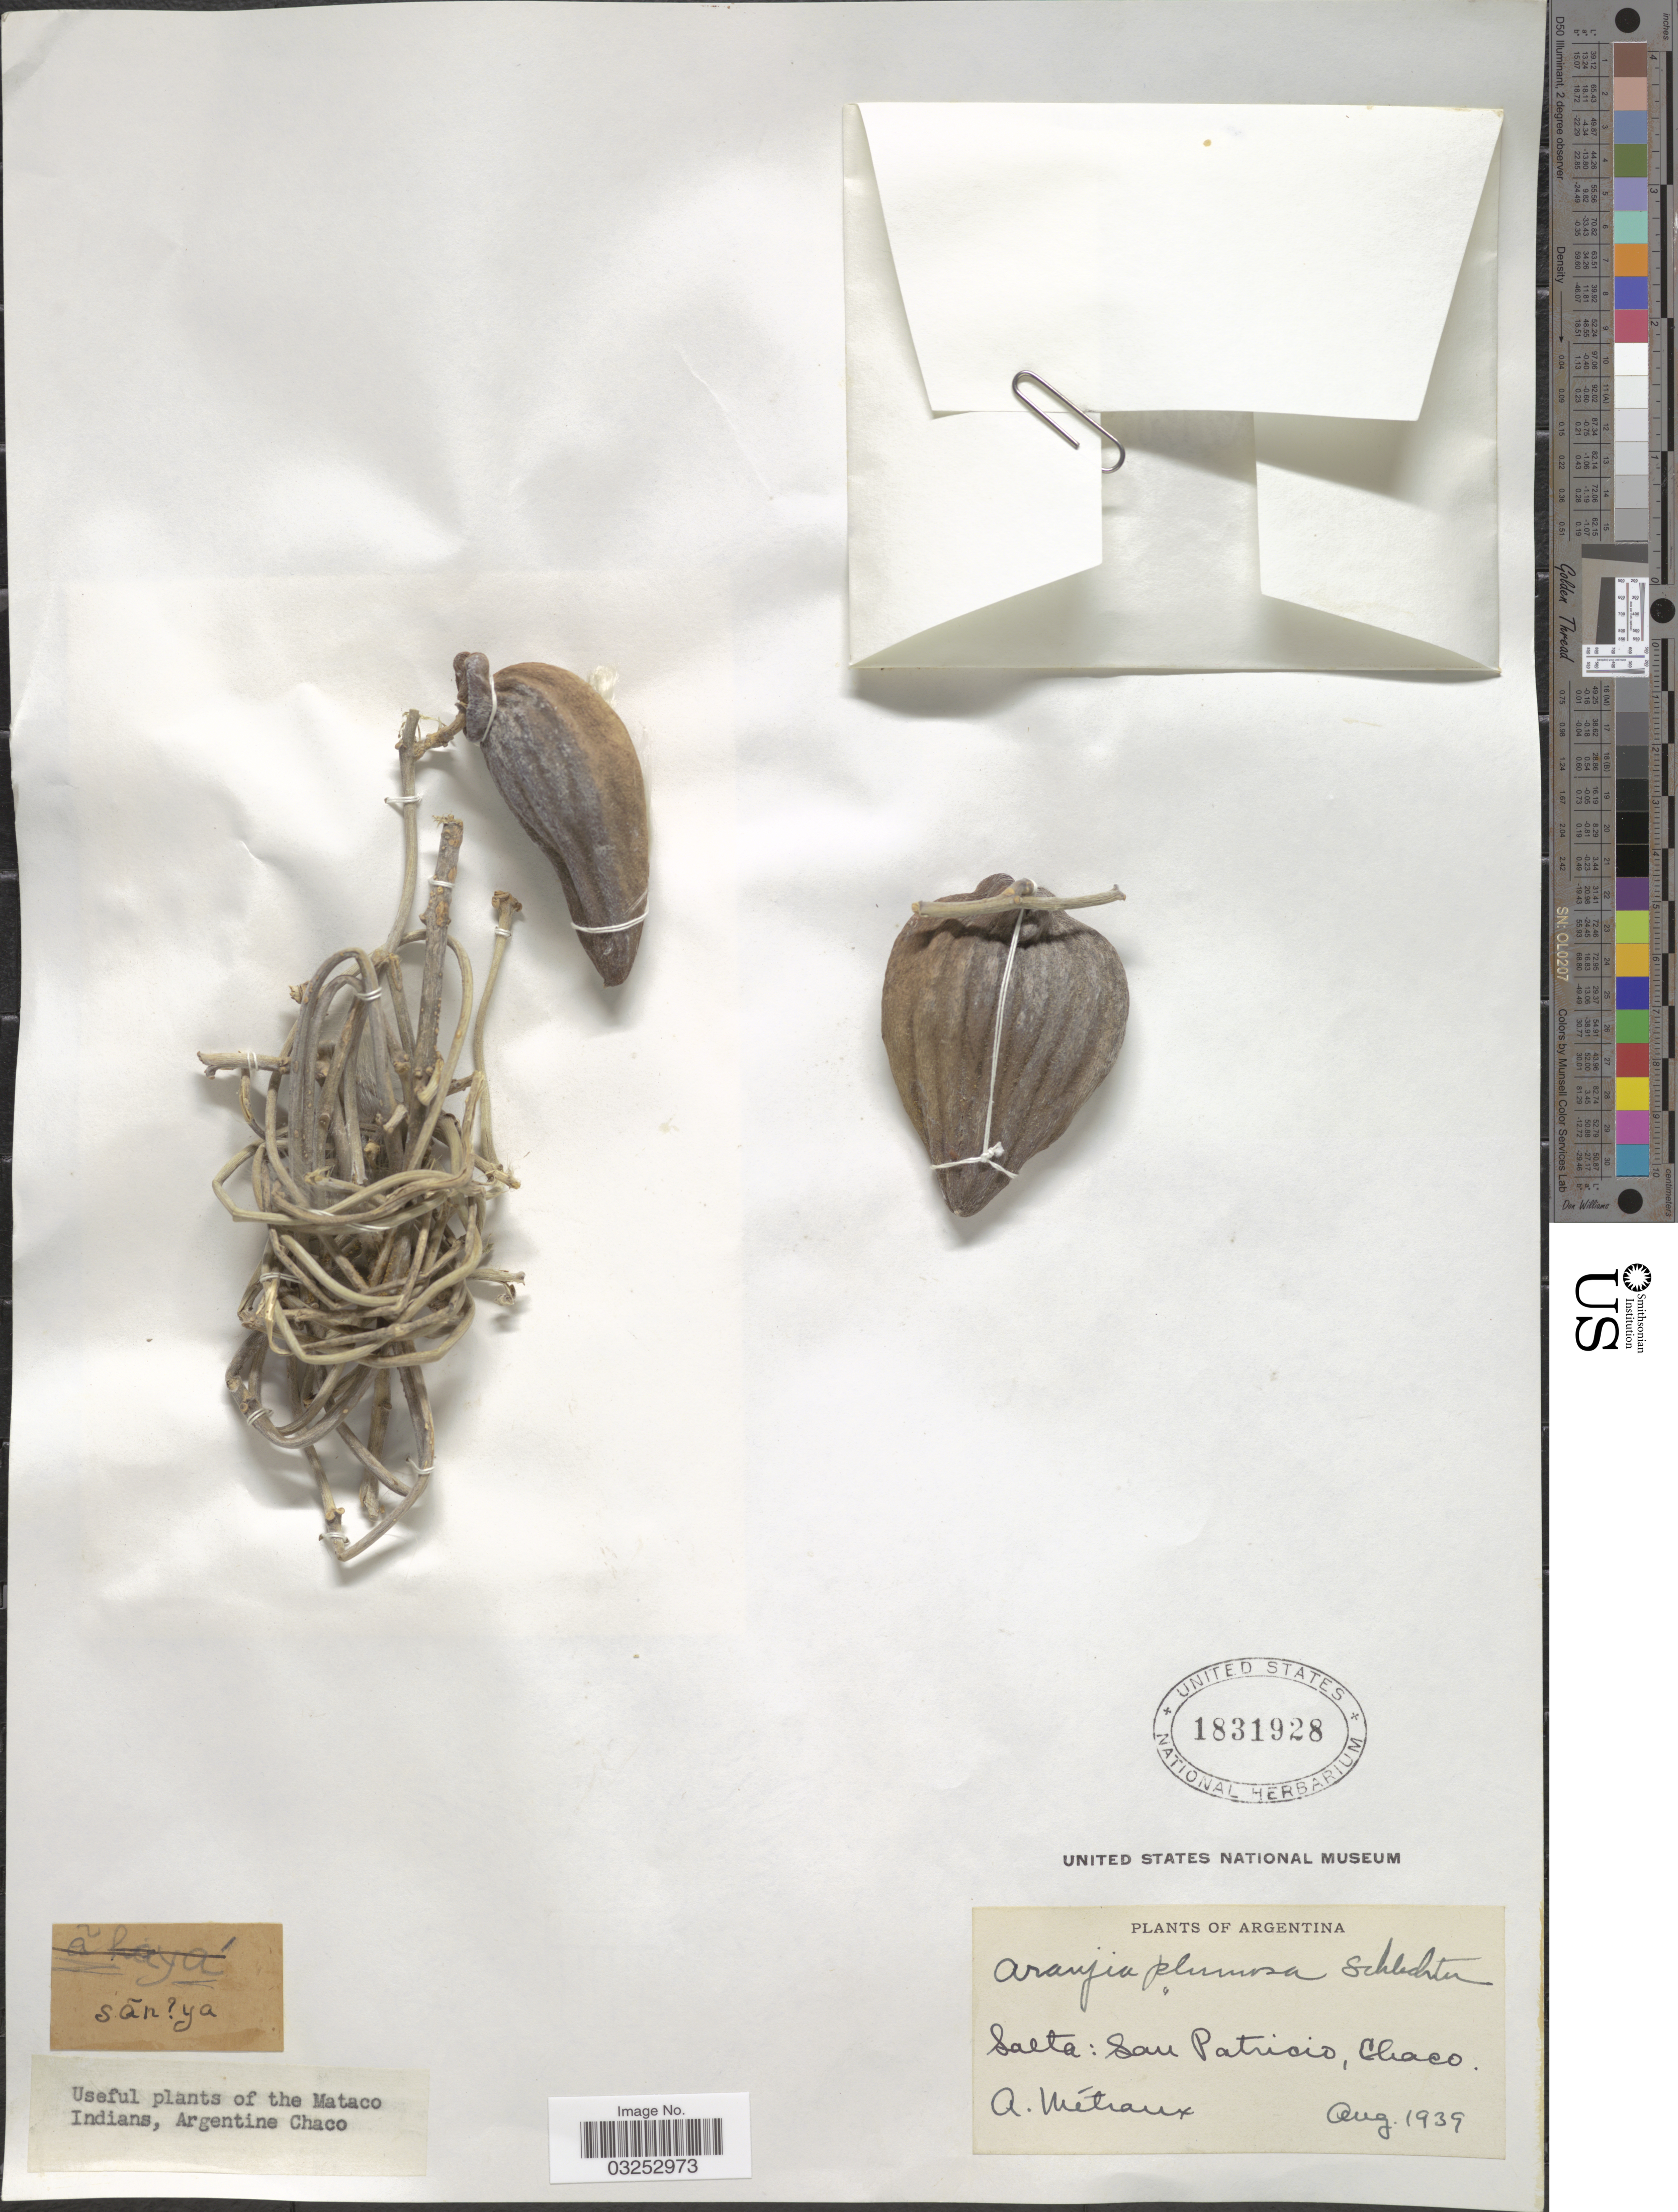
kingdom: Plantae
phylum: Tracheophyta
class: Magnoliopsida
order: Gentianales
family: Apocynaceae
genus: Araujia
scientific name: Araujia plumosa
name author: Schltr.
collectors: A. Metraux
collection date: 1939-08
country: Argentina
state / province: Salta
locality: Salta: San Patricio, Chaco.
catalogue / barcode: US 1831928